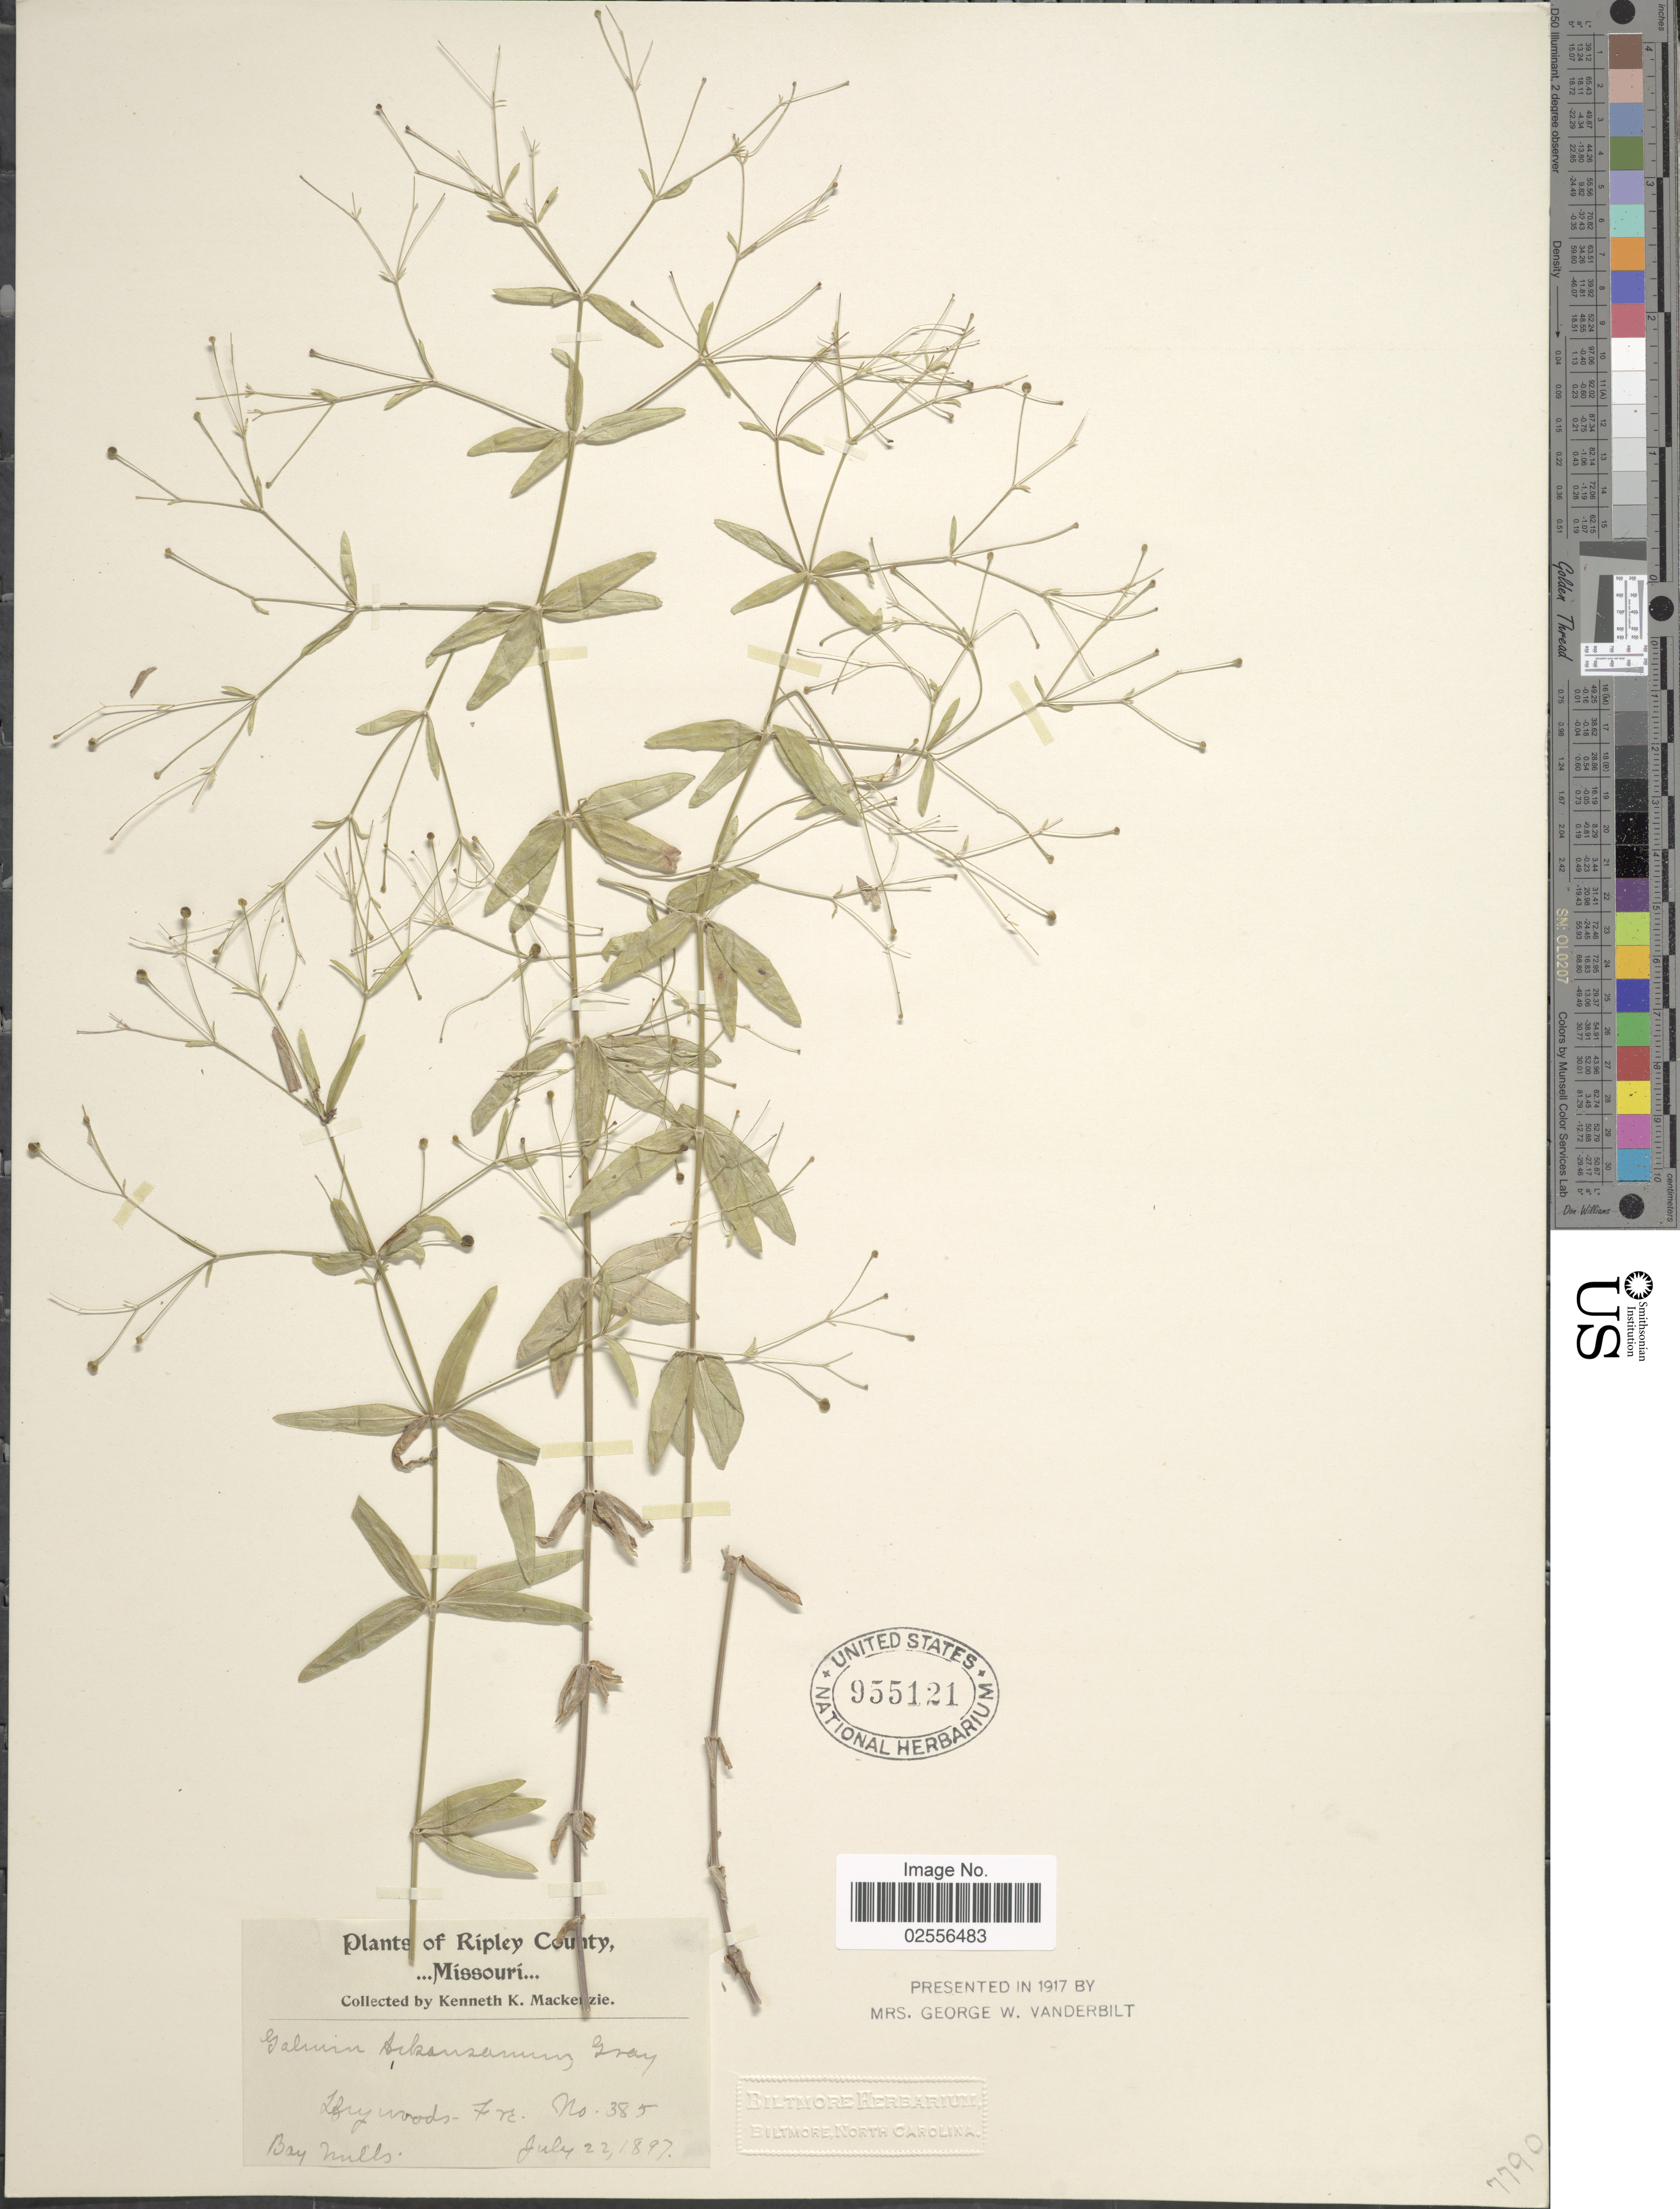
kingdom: Plantae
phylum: Tracheophyta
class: Magnoliopsida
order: Gentianales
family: Rubiaceae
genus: Galium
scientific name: Galium arkansanum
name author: A. Gray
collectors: K. K. Mackenzie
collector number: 385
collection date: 1897-07-22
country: United States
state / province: Missouri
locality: Ripley County, Dry woods Fre.- Bay hills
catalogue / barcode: US 955121